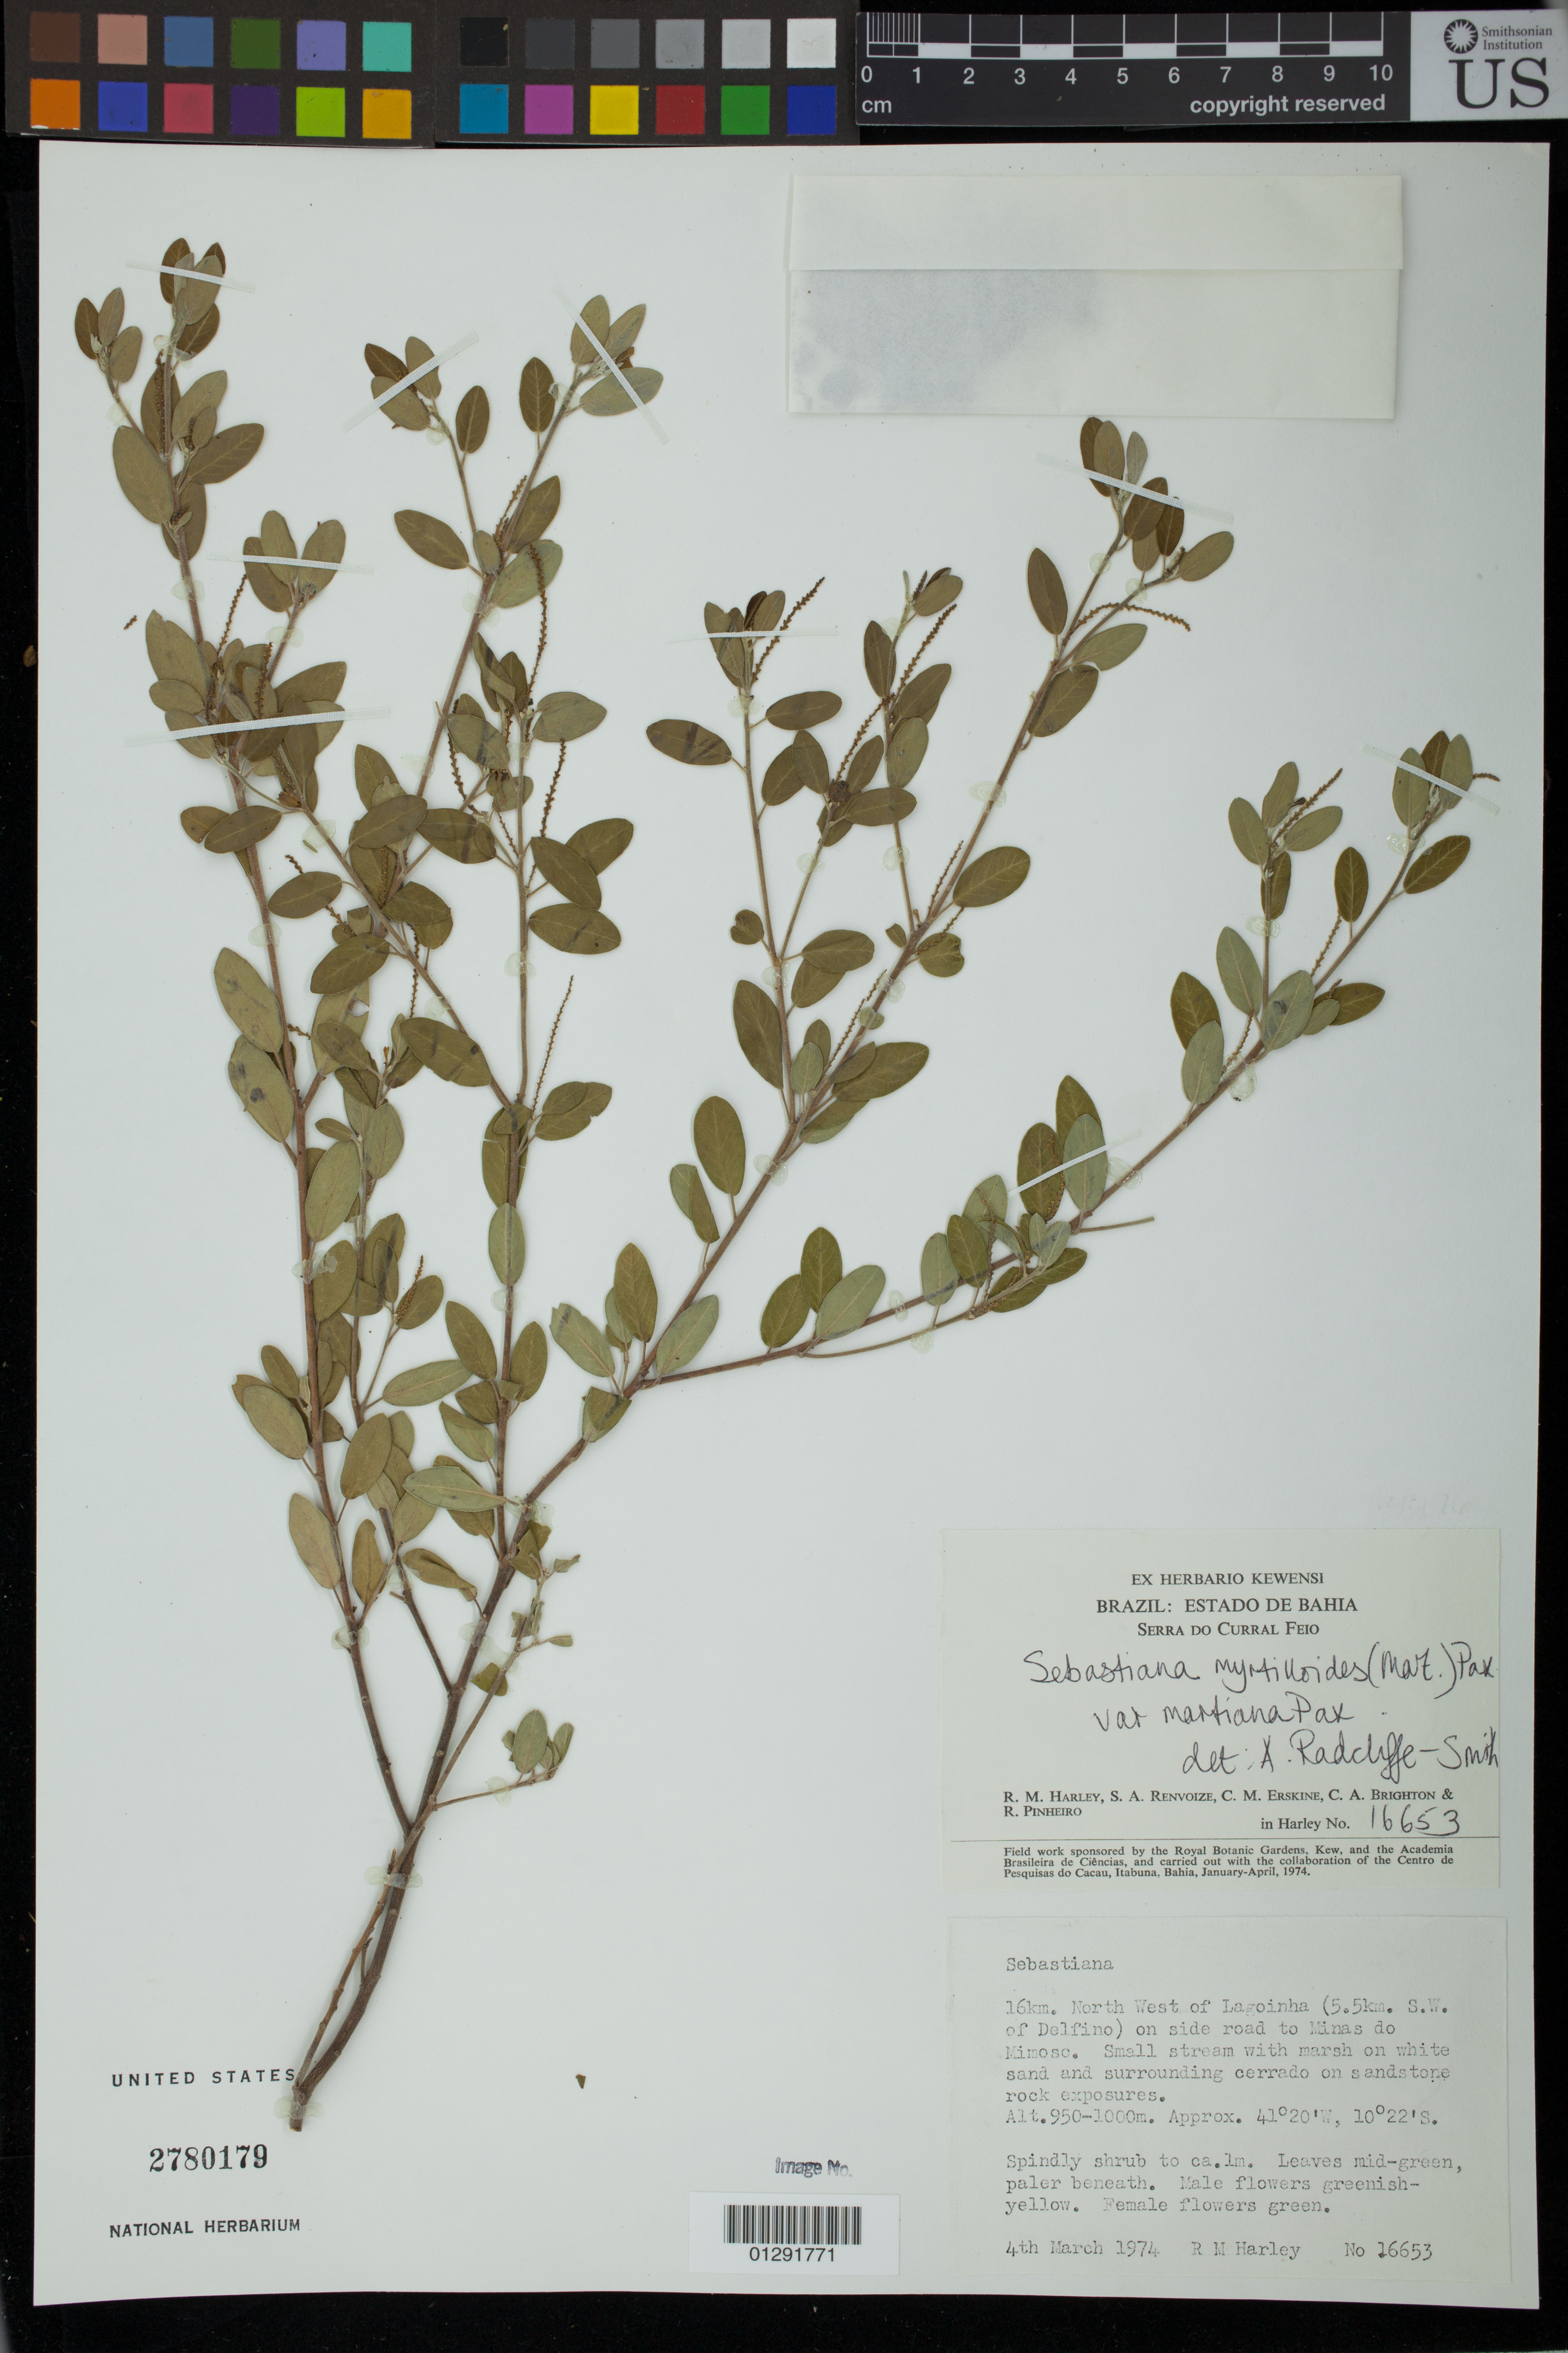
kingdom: Plantae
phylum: Tracheophyta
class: Magnoliopsida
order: Malpighiales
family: Euphorbiaceae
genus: Sebastiania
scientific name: Sebastiania myrtilloides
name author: (Mart.) Pax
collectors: R. M. Harley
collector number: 16653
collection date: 1974-03-04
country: Brazil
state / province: Bahia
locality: Serra do Curral Feio: 16 km. North West of Lagoinha (5.5km. S.W. of Delfino) on side road to Minas do Mimoso.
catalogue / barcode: US 2780179